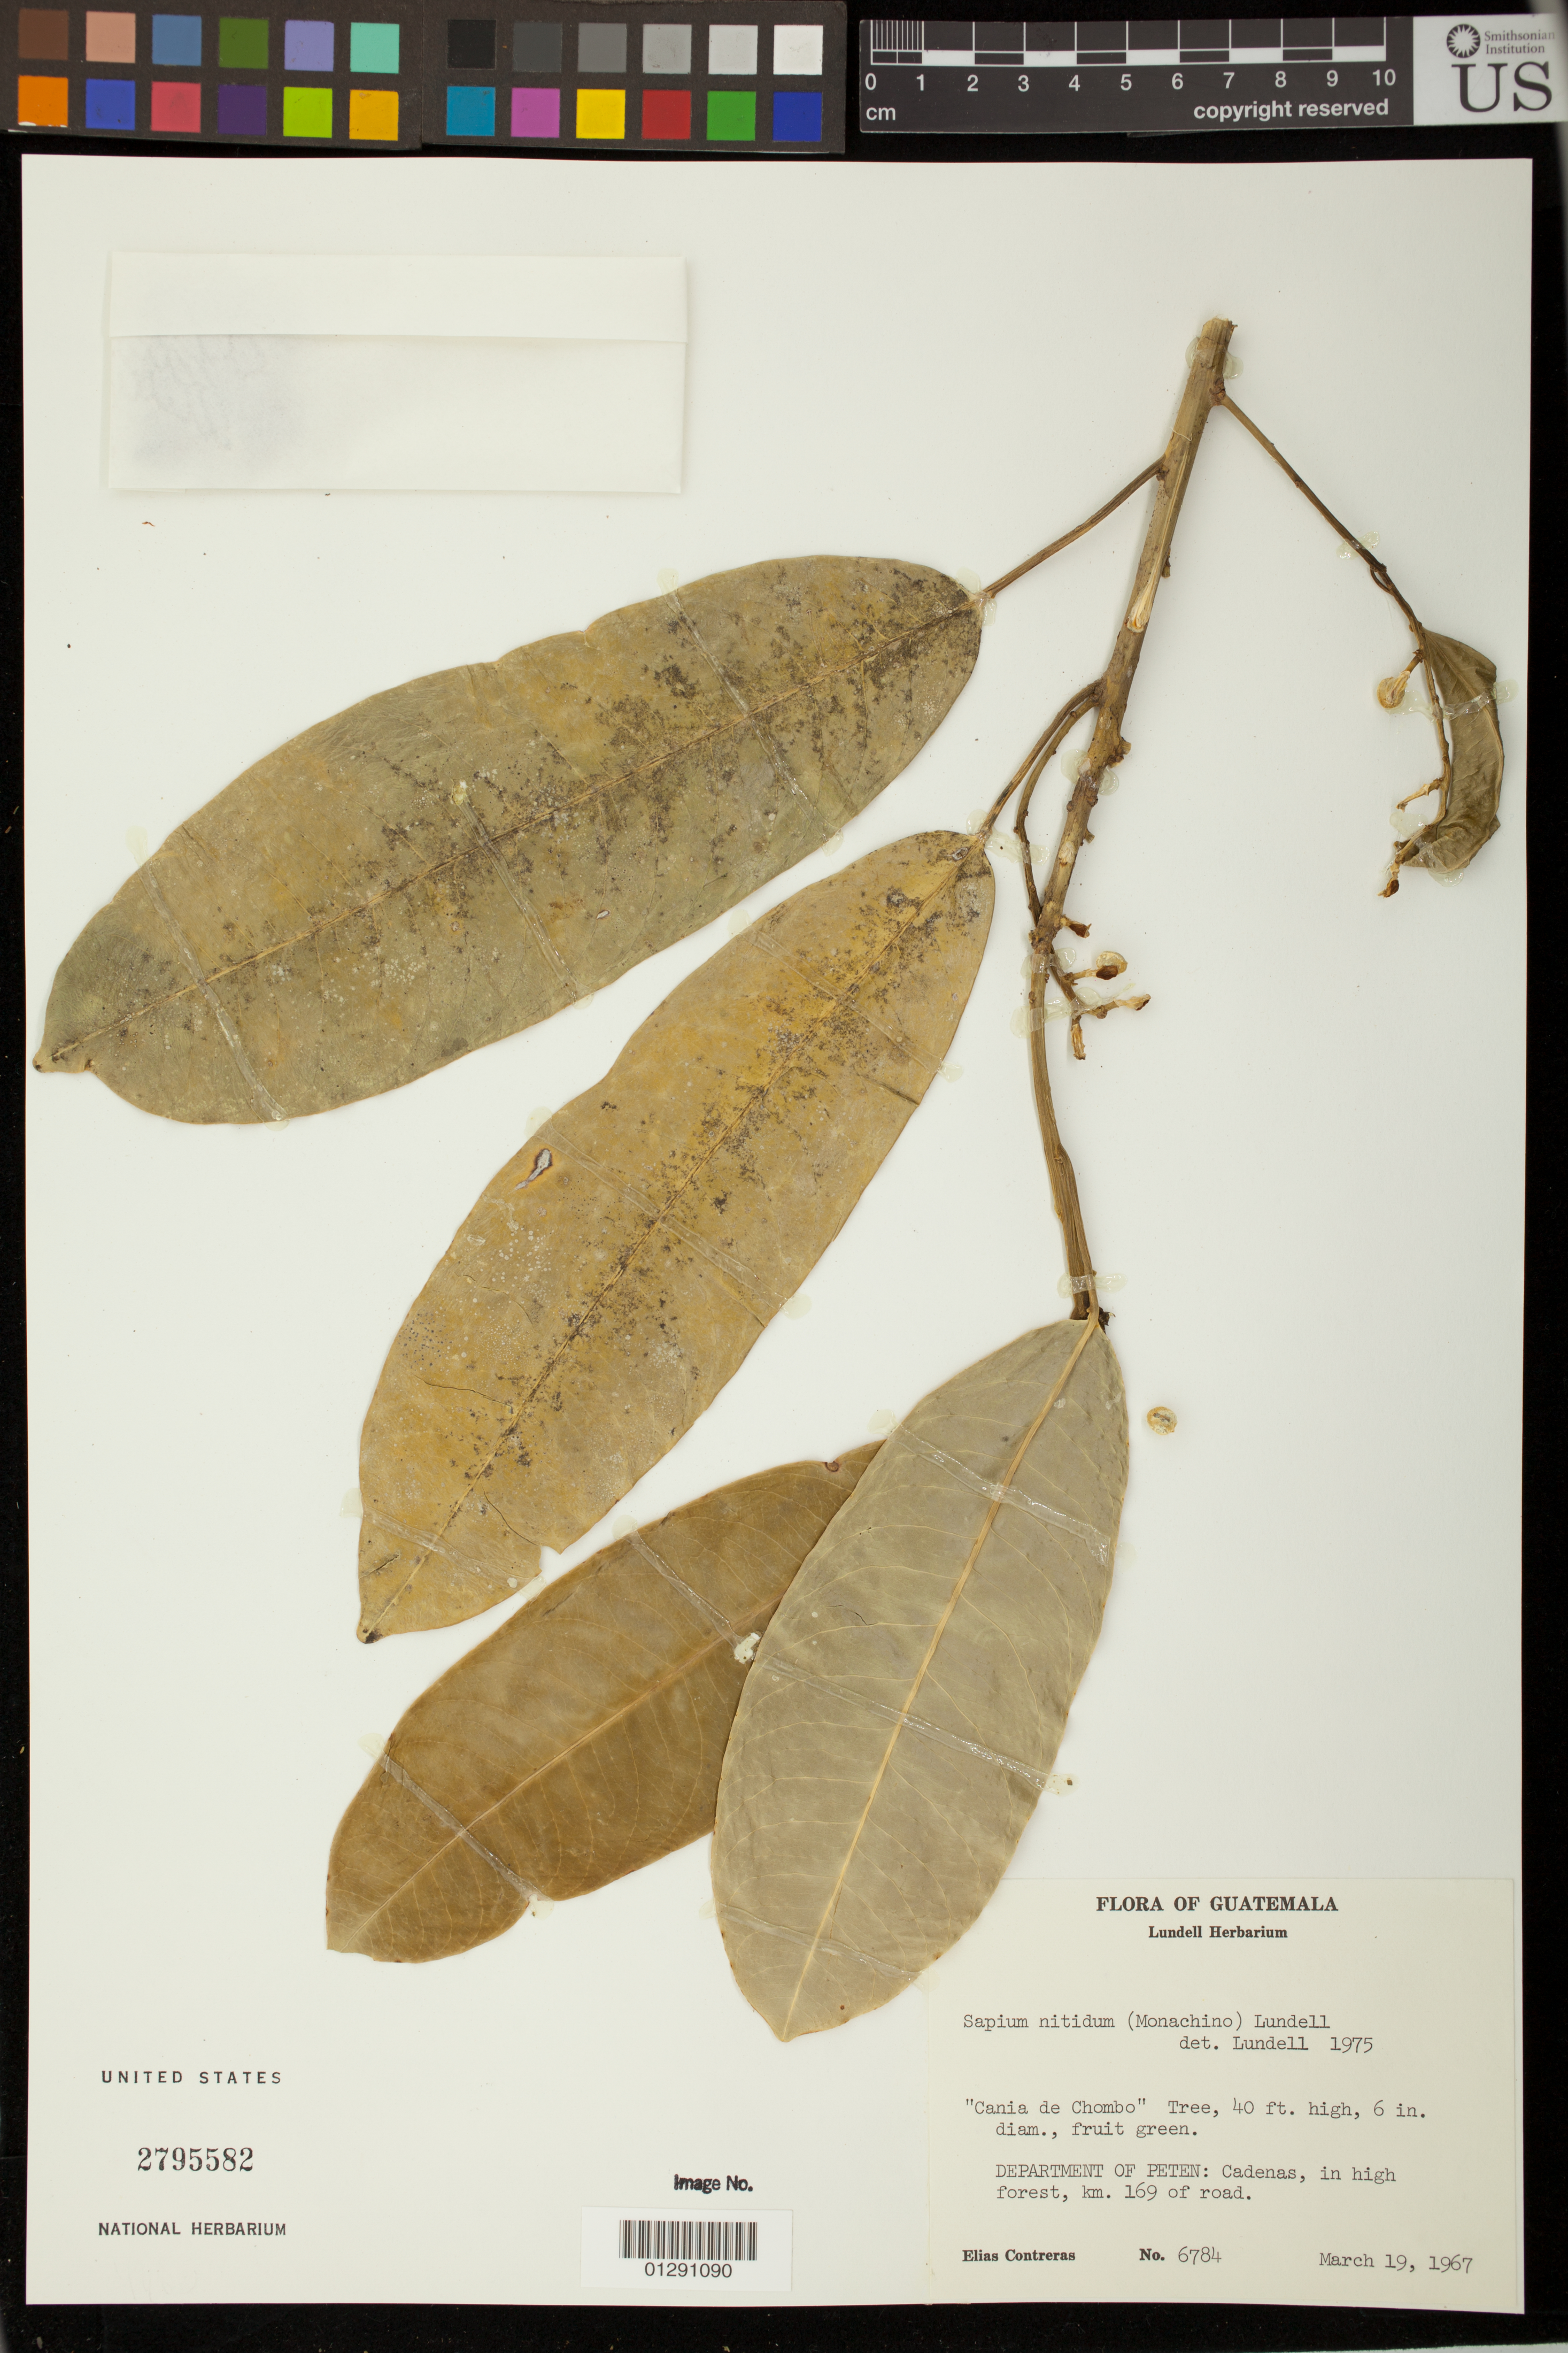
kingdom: Plantae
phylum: Tracheophyta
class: Magnoliopsida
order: Malpighiales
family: Euphorbiaceae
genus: Sapium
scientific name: Sapium nitidum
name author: (Monach.) Lundell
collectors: E. Contreras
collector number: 6784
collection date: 1967-03-19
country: Guatemala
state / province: El Petén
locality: Cadenas, in high forest, km. 169 of road.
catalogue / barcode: US 2795582